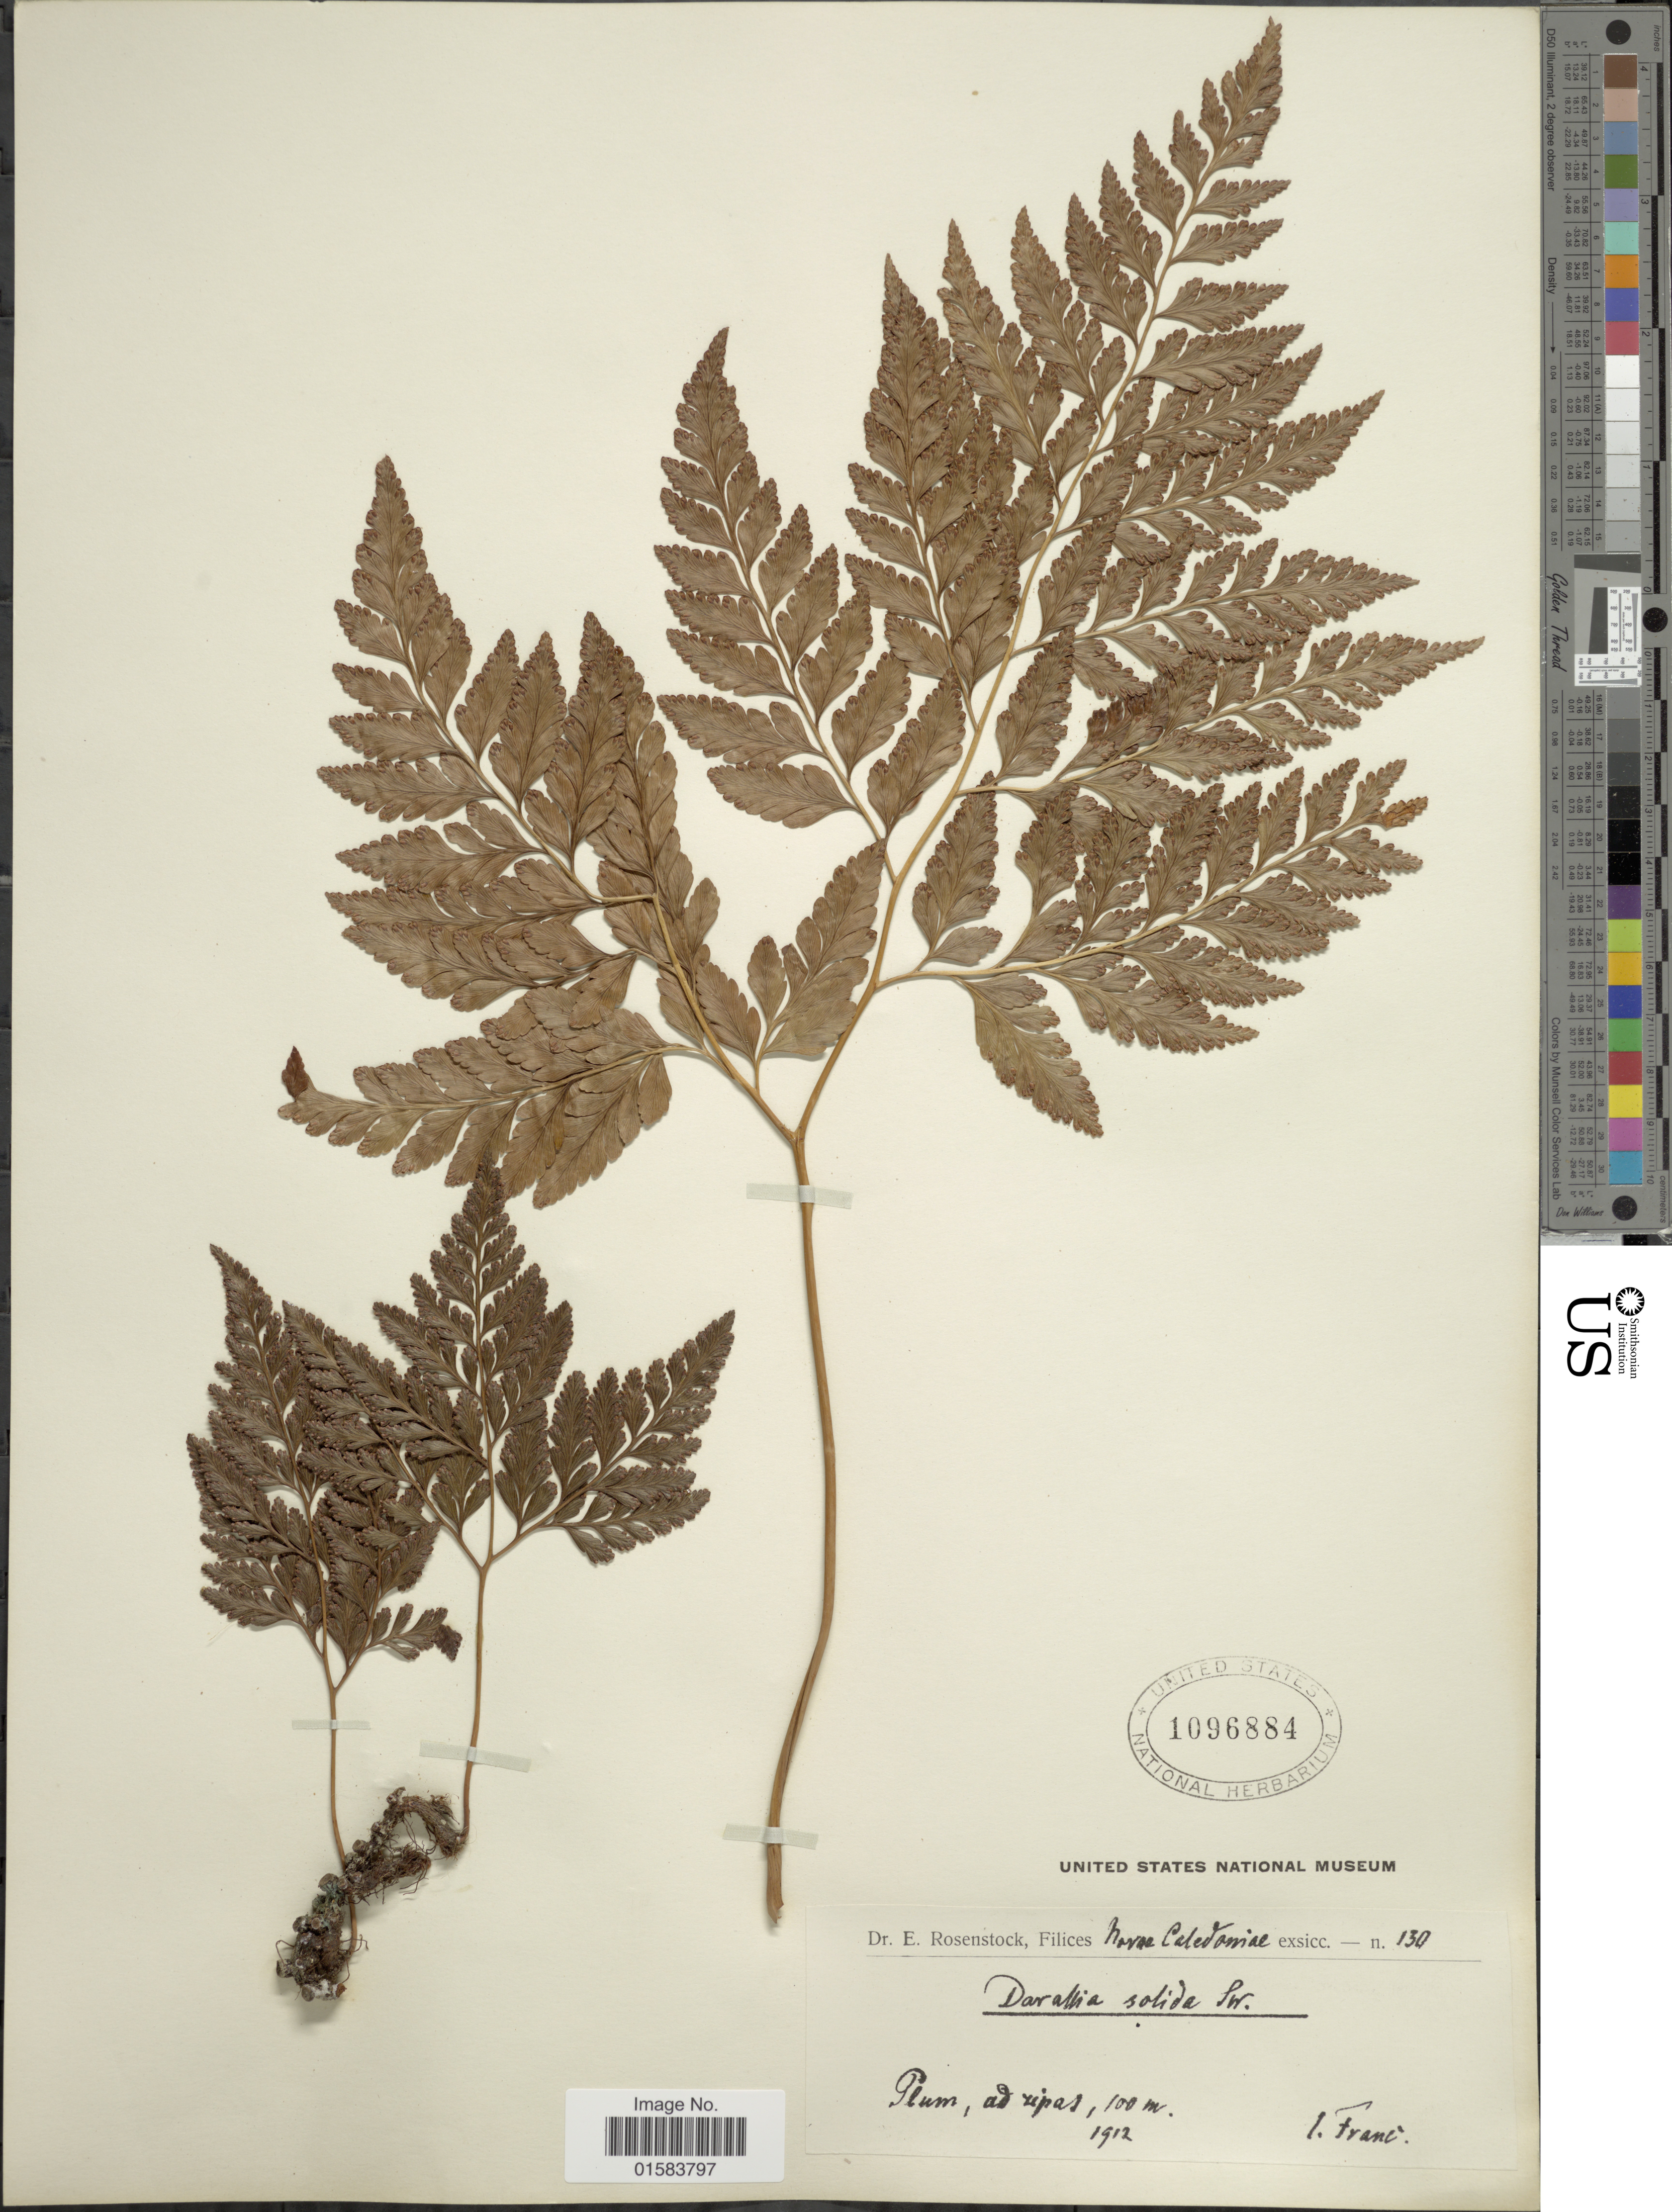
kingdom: Plantae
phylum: Tracheophyta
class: Polypodiopsida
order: Polypodiales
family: Davalliaceae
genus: Davallia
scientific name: Davallia solida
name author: (G. Forst.) Sw.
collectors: I. Franc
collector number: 130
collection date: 1912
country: New Caledonia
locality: Plum, ad ripas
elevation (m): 100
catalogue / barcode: US 1096884